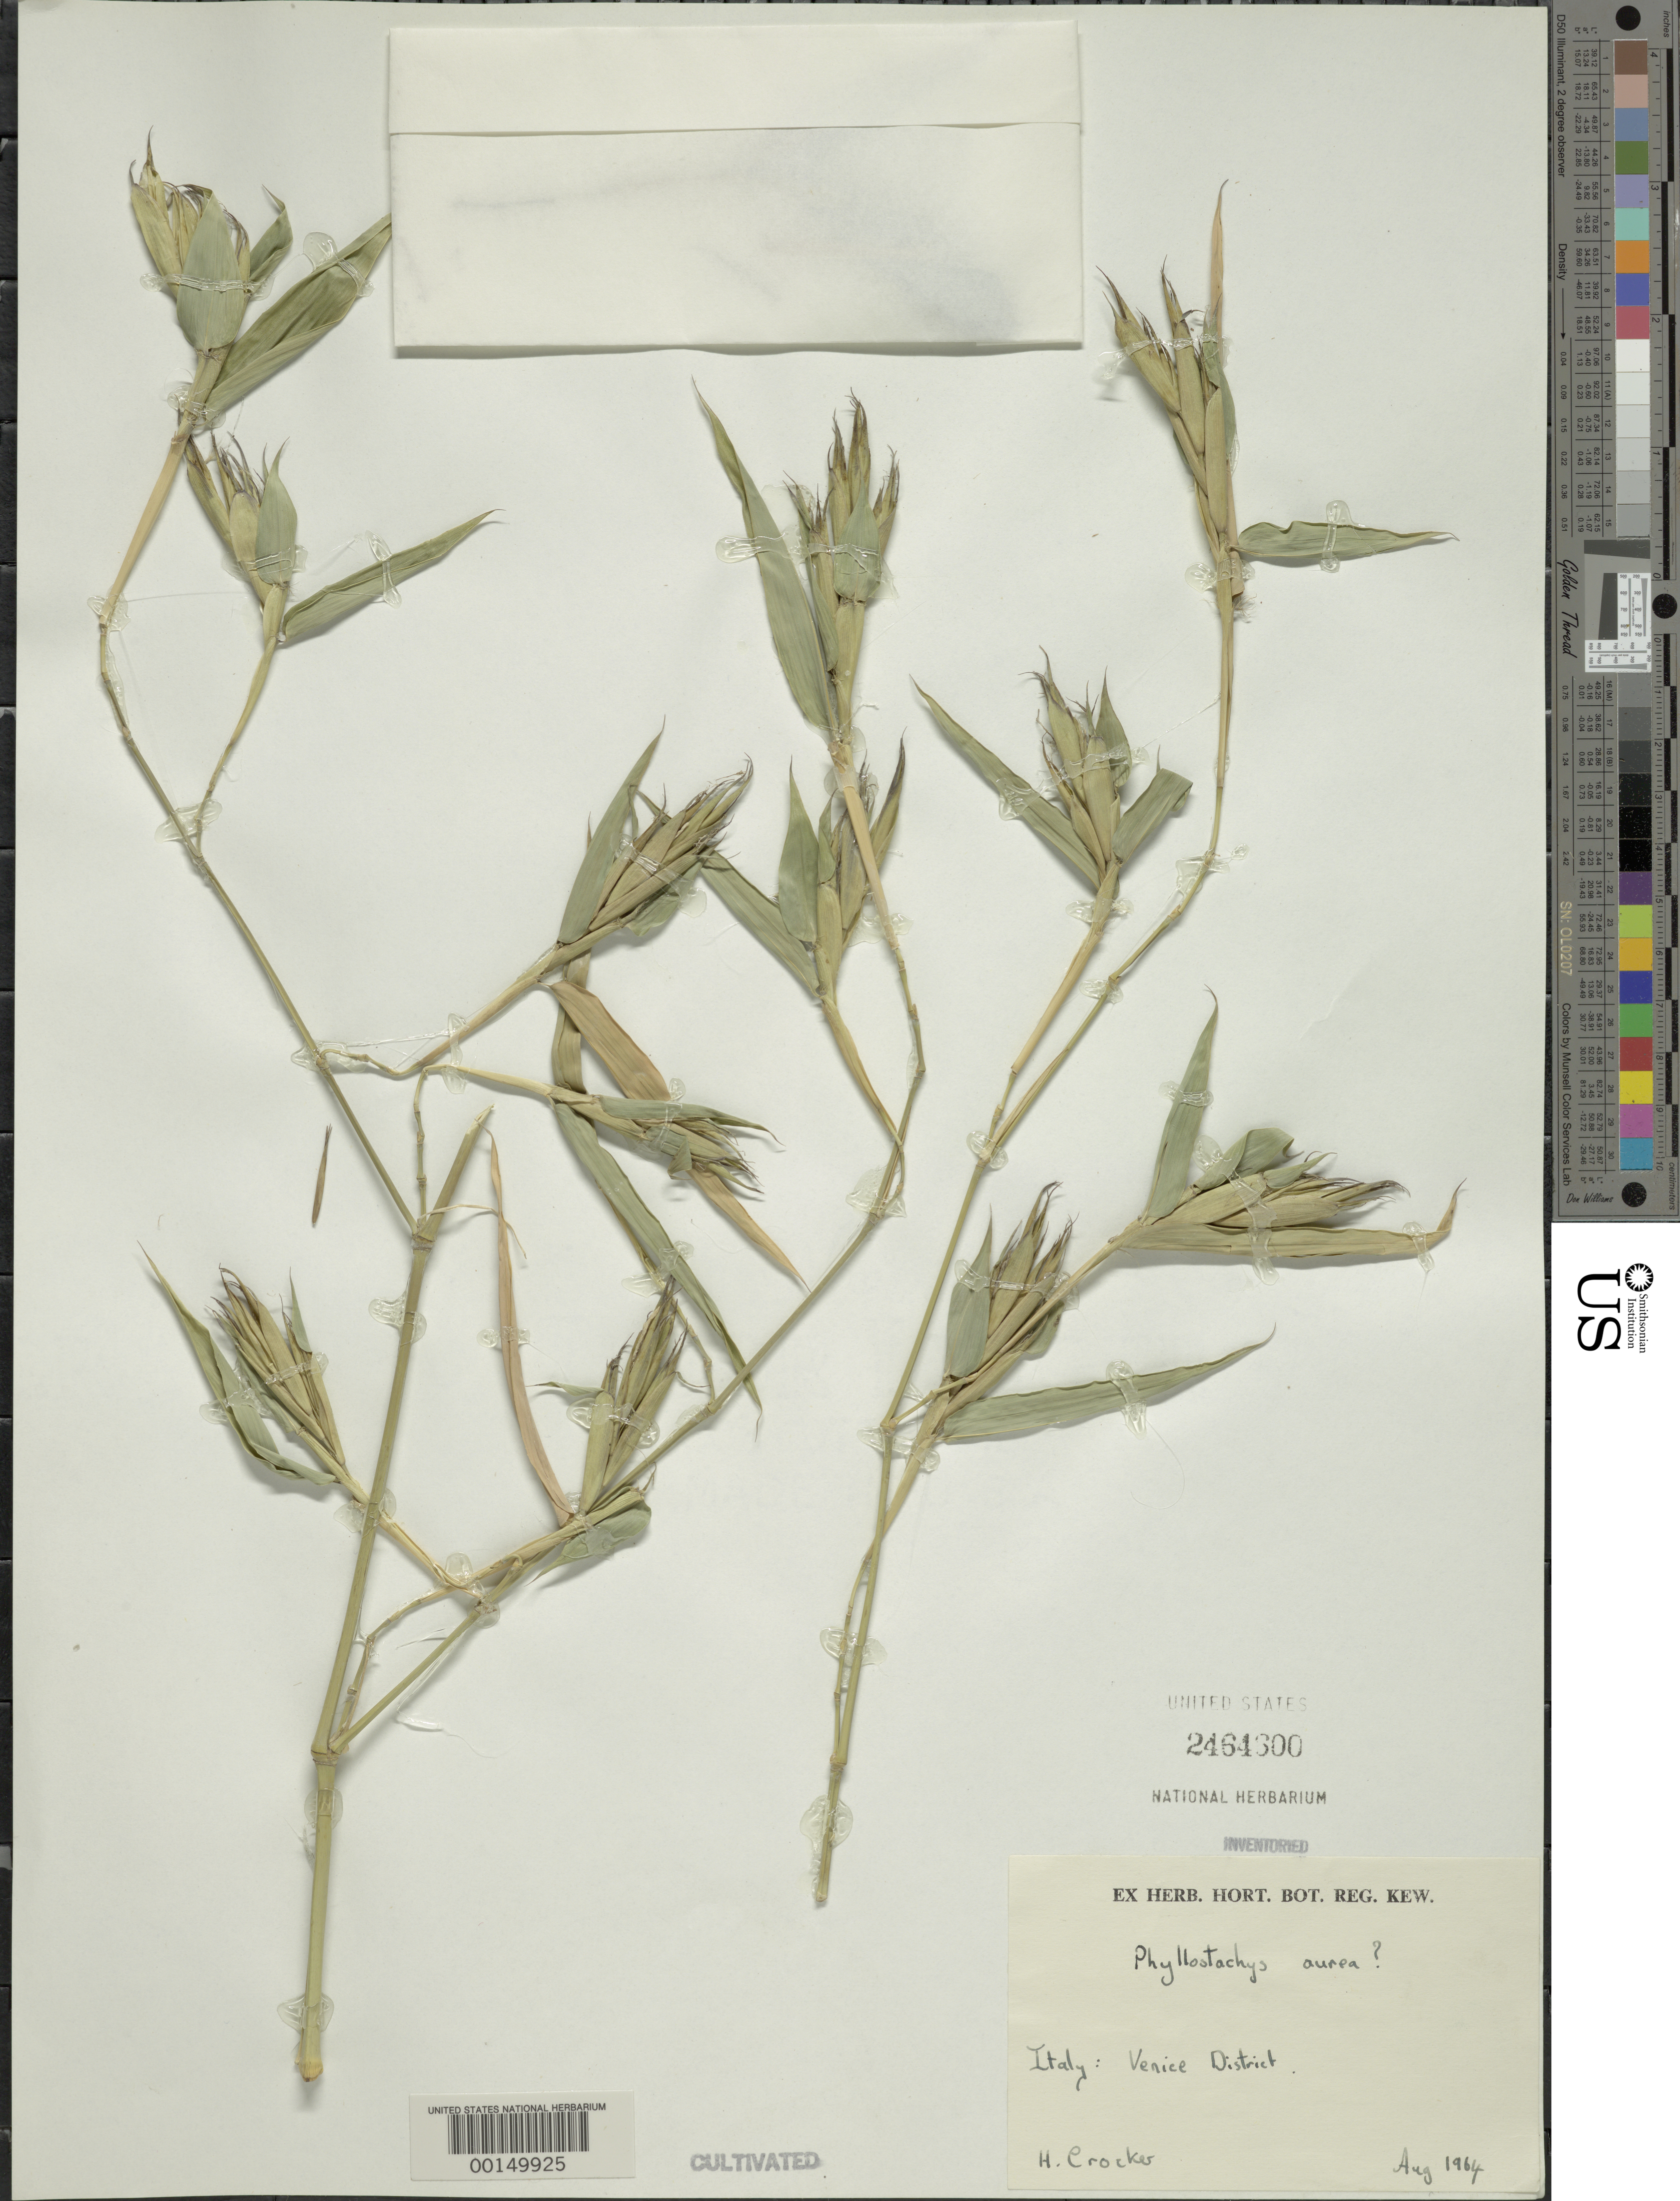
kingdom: Plantae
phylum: Tracheophyta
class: Liliopsida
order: Poales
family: Poaceae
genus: Phyllostachys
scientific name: Phyllostachys aurea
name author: Rivière & C. Rivière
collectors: H. Crockes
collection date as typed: Aug 1964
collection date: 1964-08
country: Italy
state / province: Veneto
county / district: Venezia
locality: (venice)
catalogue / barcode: US 2464300